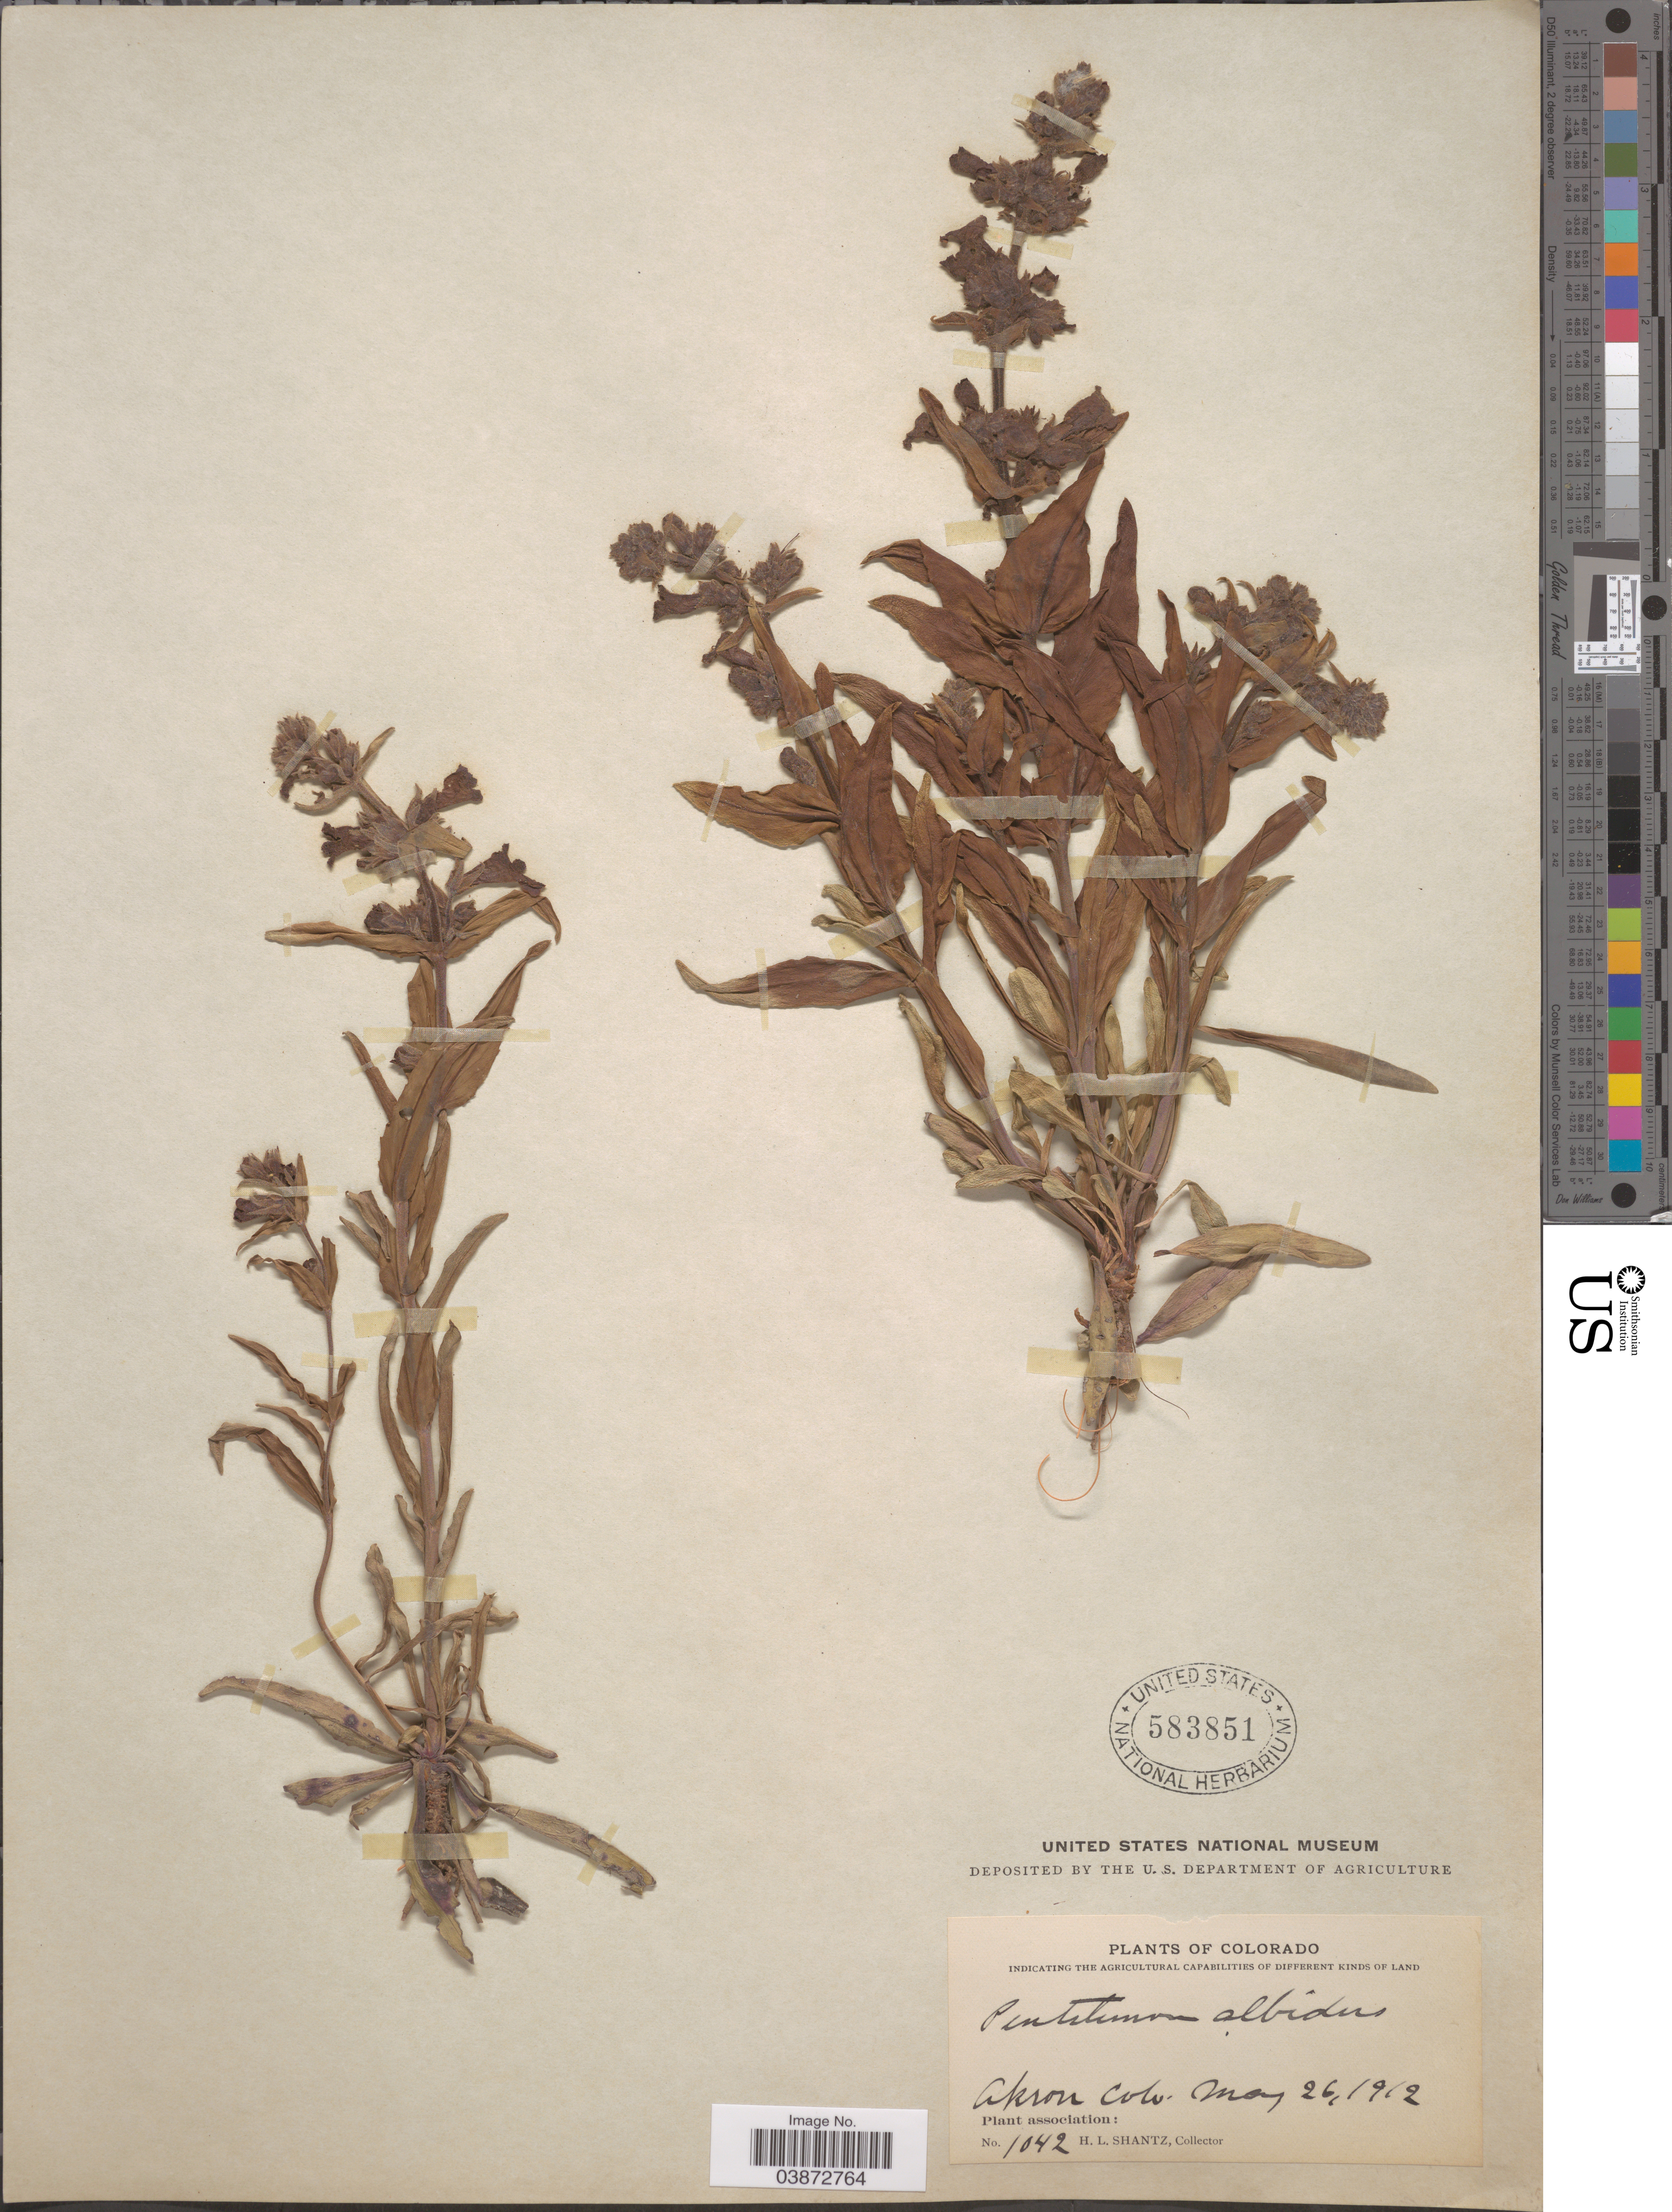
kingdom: Plantae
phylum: Tracheophyta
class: Magnoliopsida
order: Lamiales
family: Plantaginaceae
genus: Penstemon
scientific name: Penstemon albidus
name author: Nutt.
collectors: H. Shantz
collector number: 1042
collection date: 1912-05-26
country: United States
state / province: Colorado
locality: Akron.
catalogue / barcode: US 583851